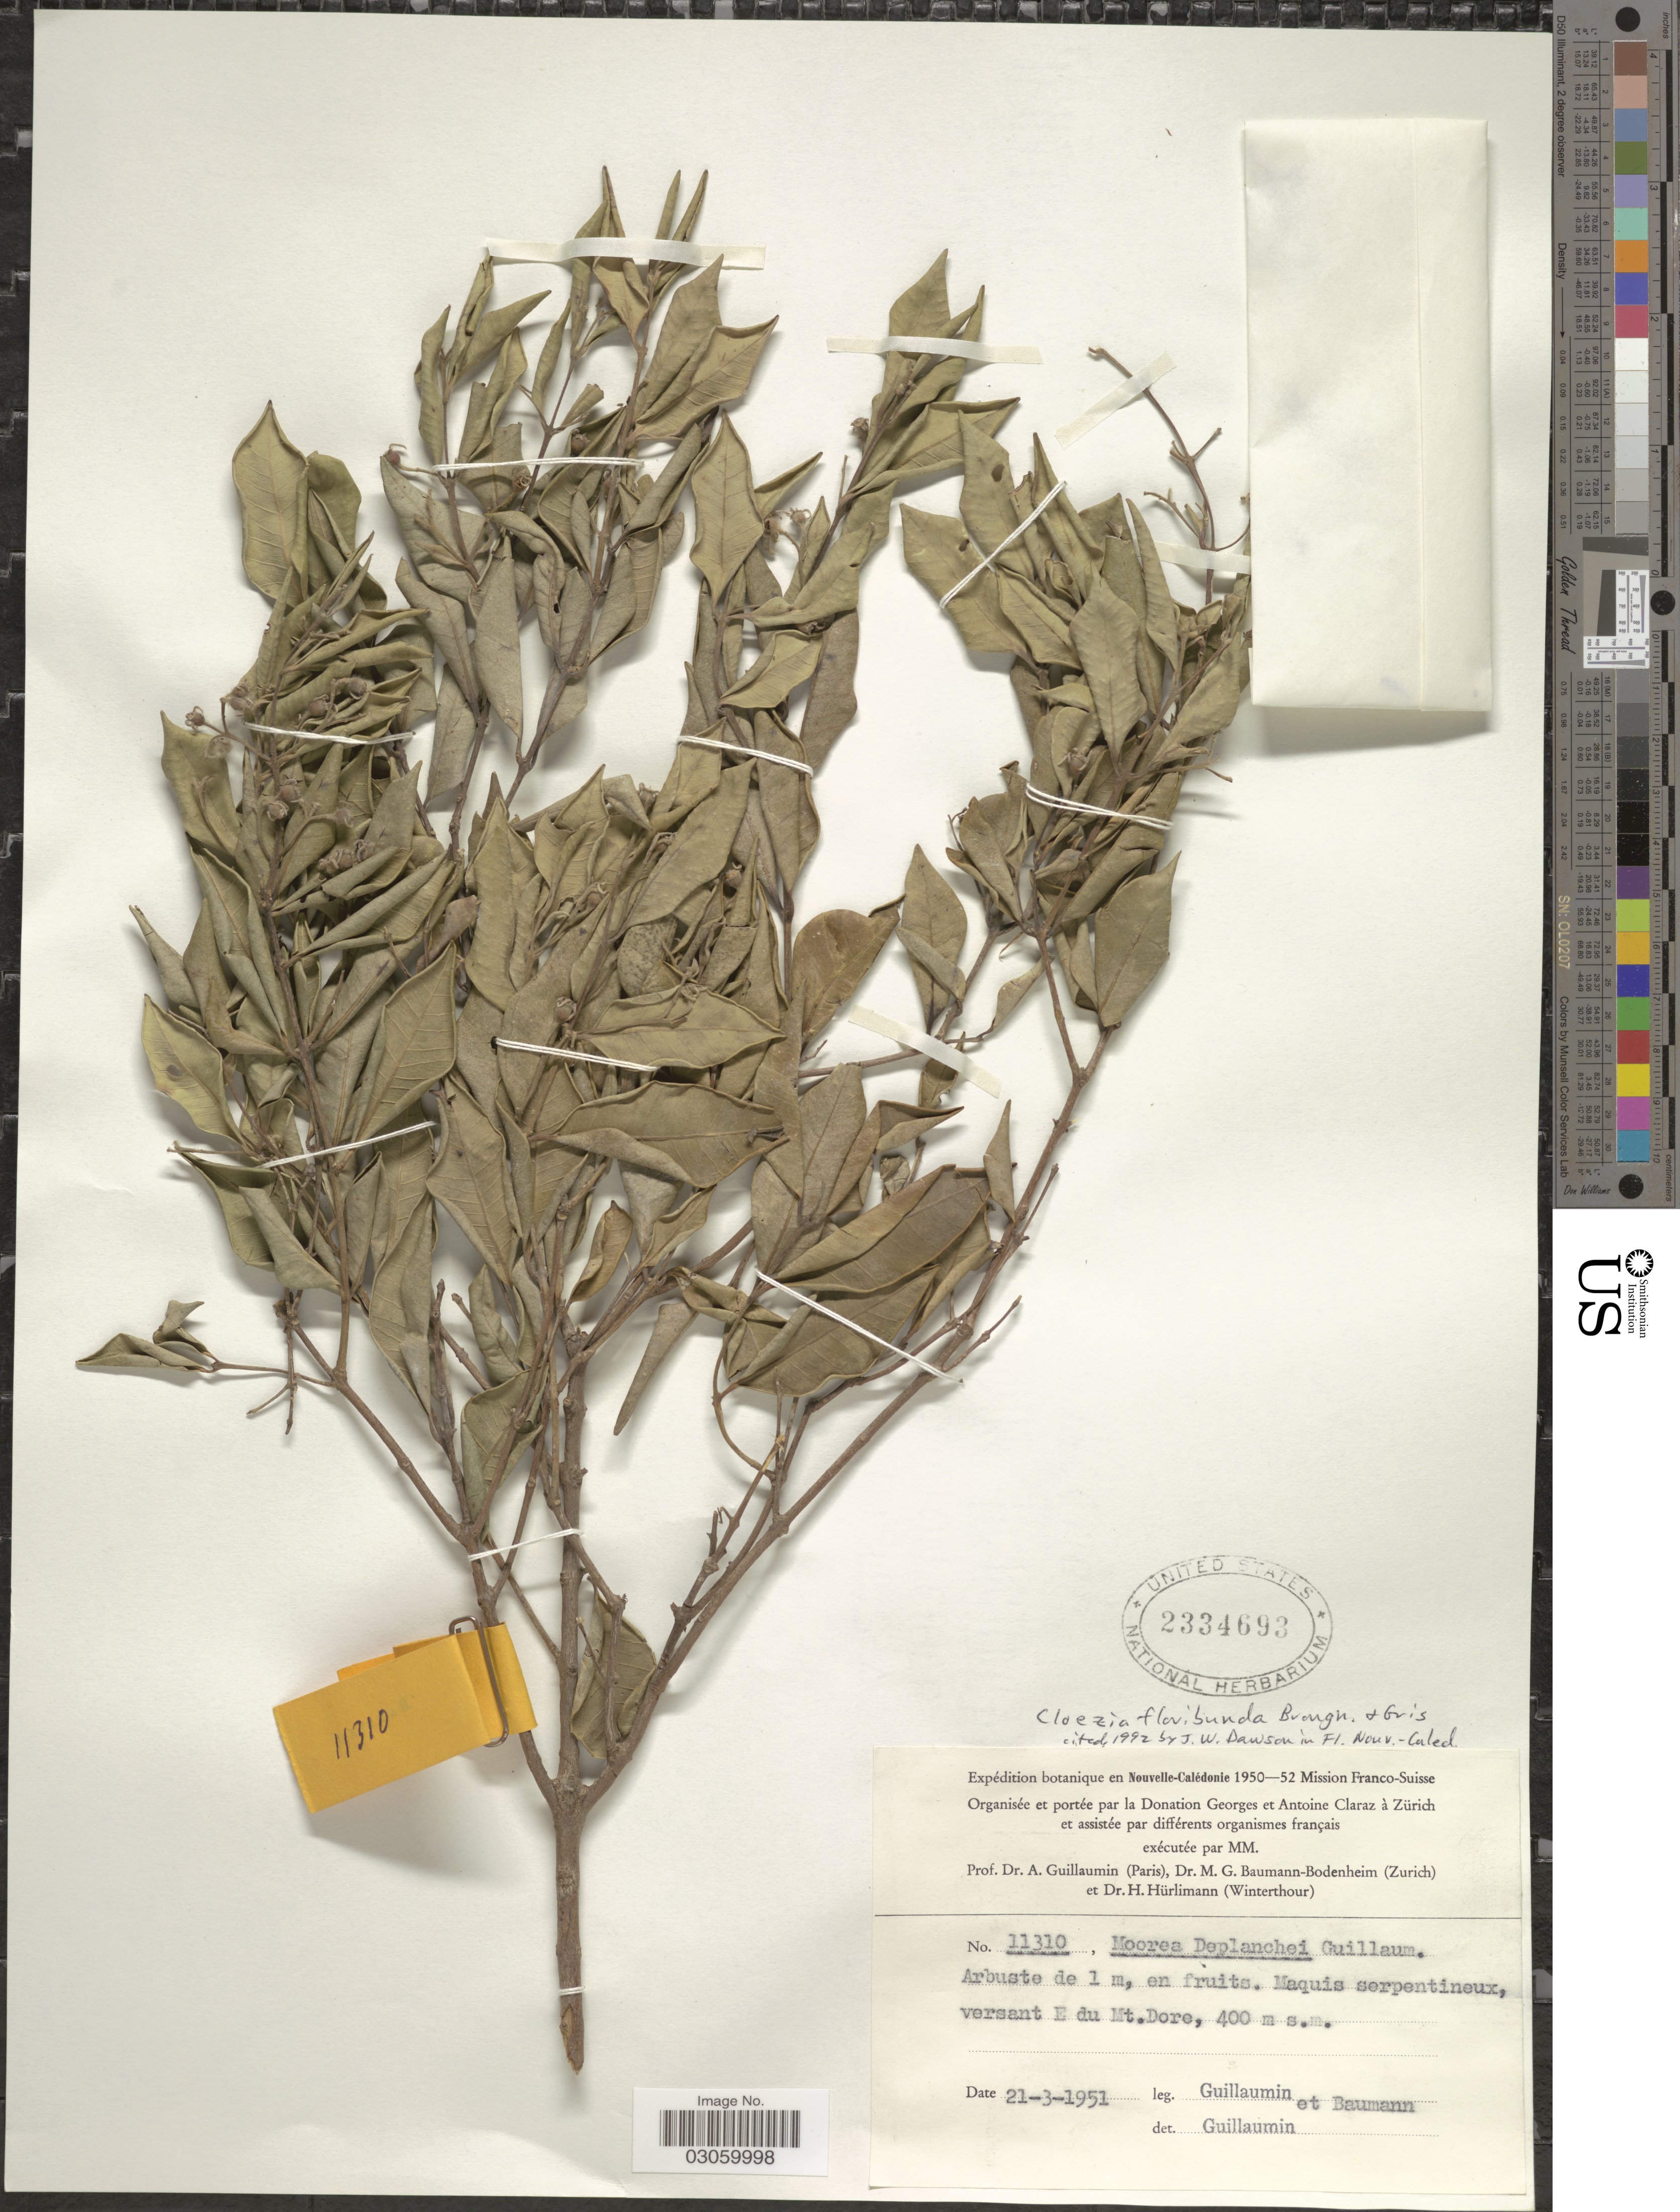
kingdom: Plantae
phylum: Tracheophyta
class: Magnoliopsida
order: Myrtales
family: Myrtaceae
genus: Cloezia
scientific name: Cloezia floribunda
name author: Brongn. & Gris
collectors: A. Guillaumin & M. G. Baumann-Bodenheim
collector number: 11310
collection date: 1951-03-21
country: New Caledonia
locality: Nouvelle-Calédonie, Maquis serpentineux, versant E du Mt.Dore.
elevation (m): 400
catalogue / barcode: US 2334693